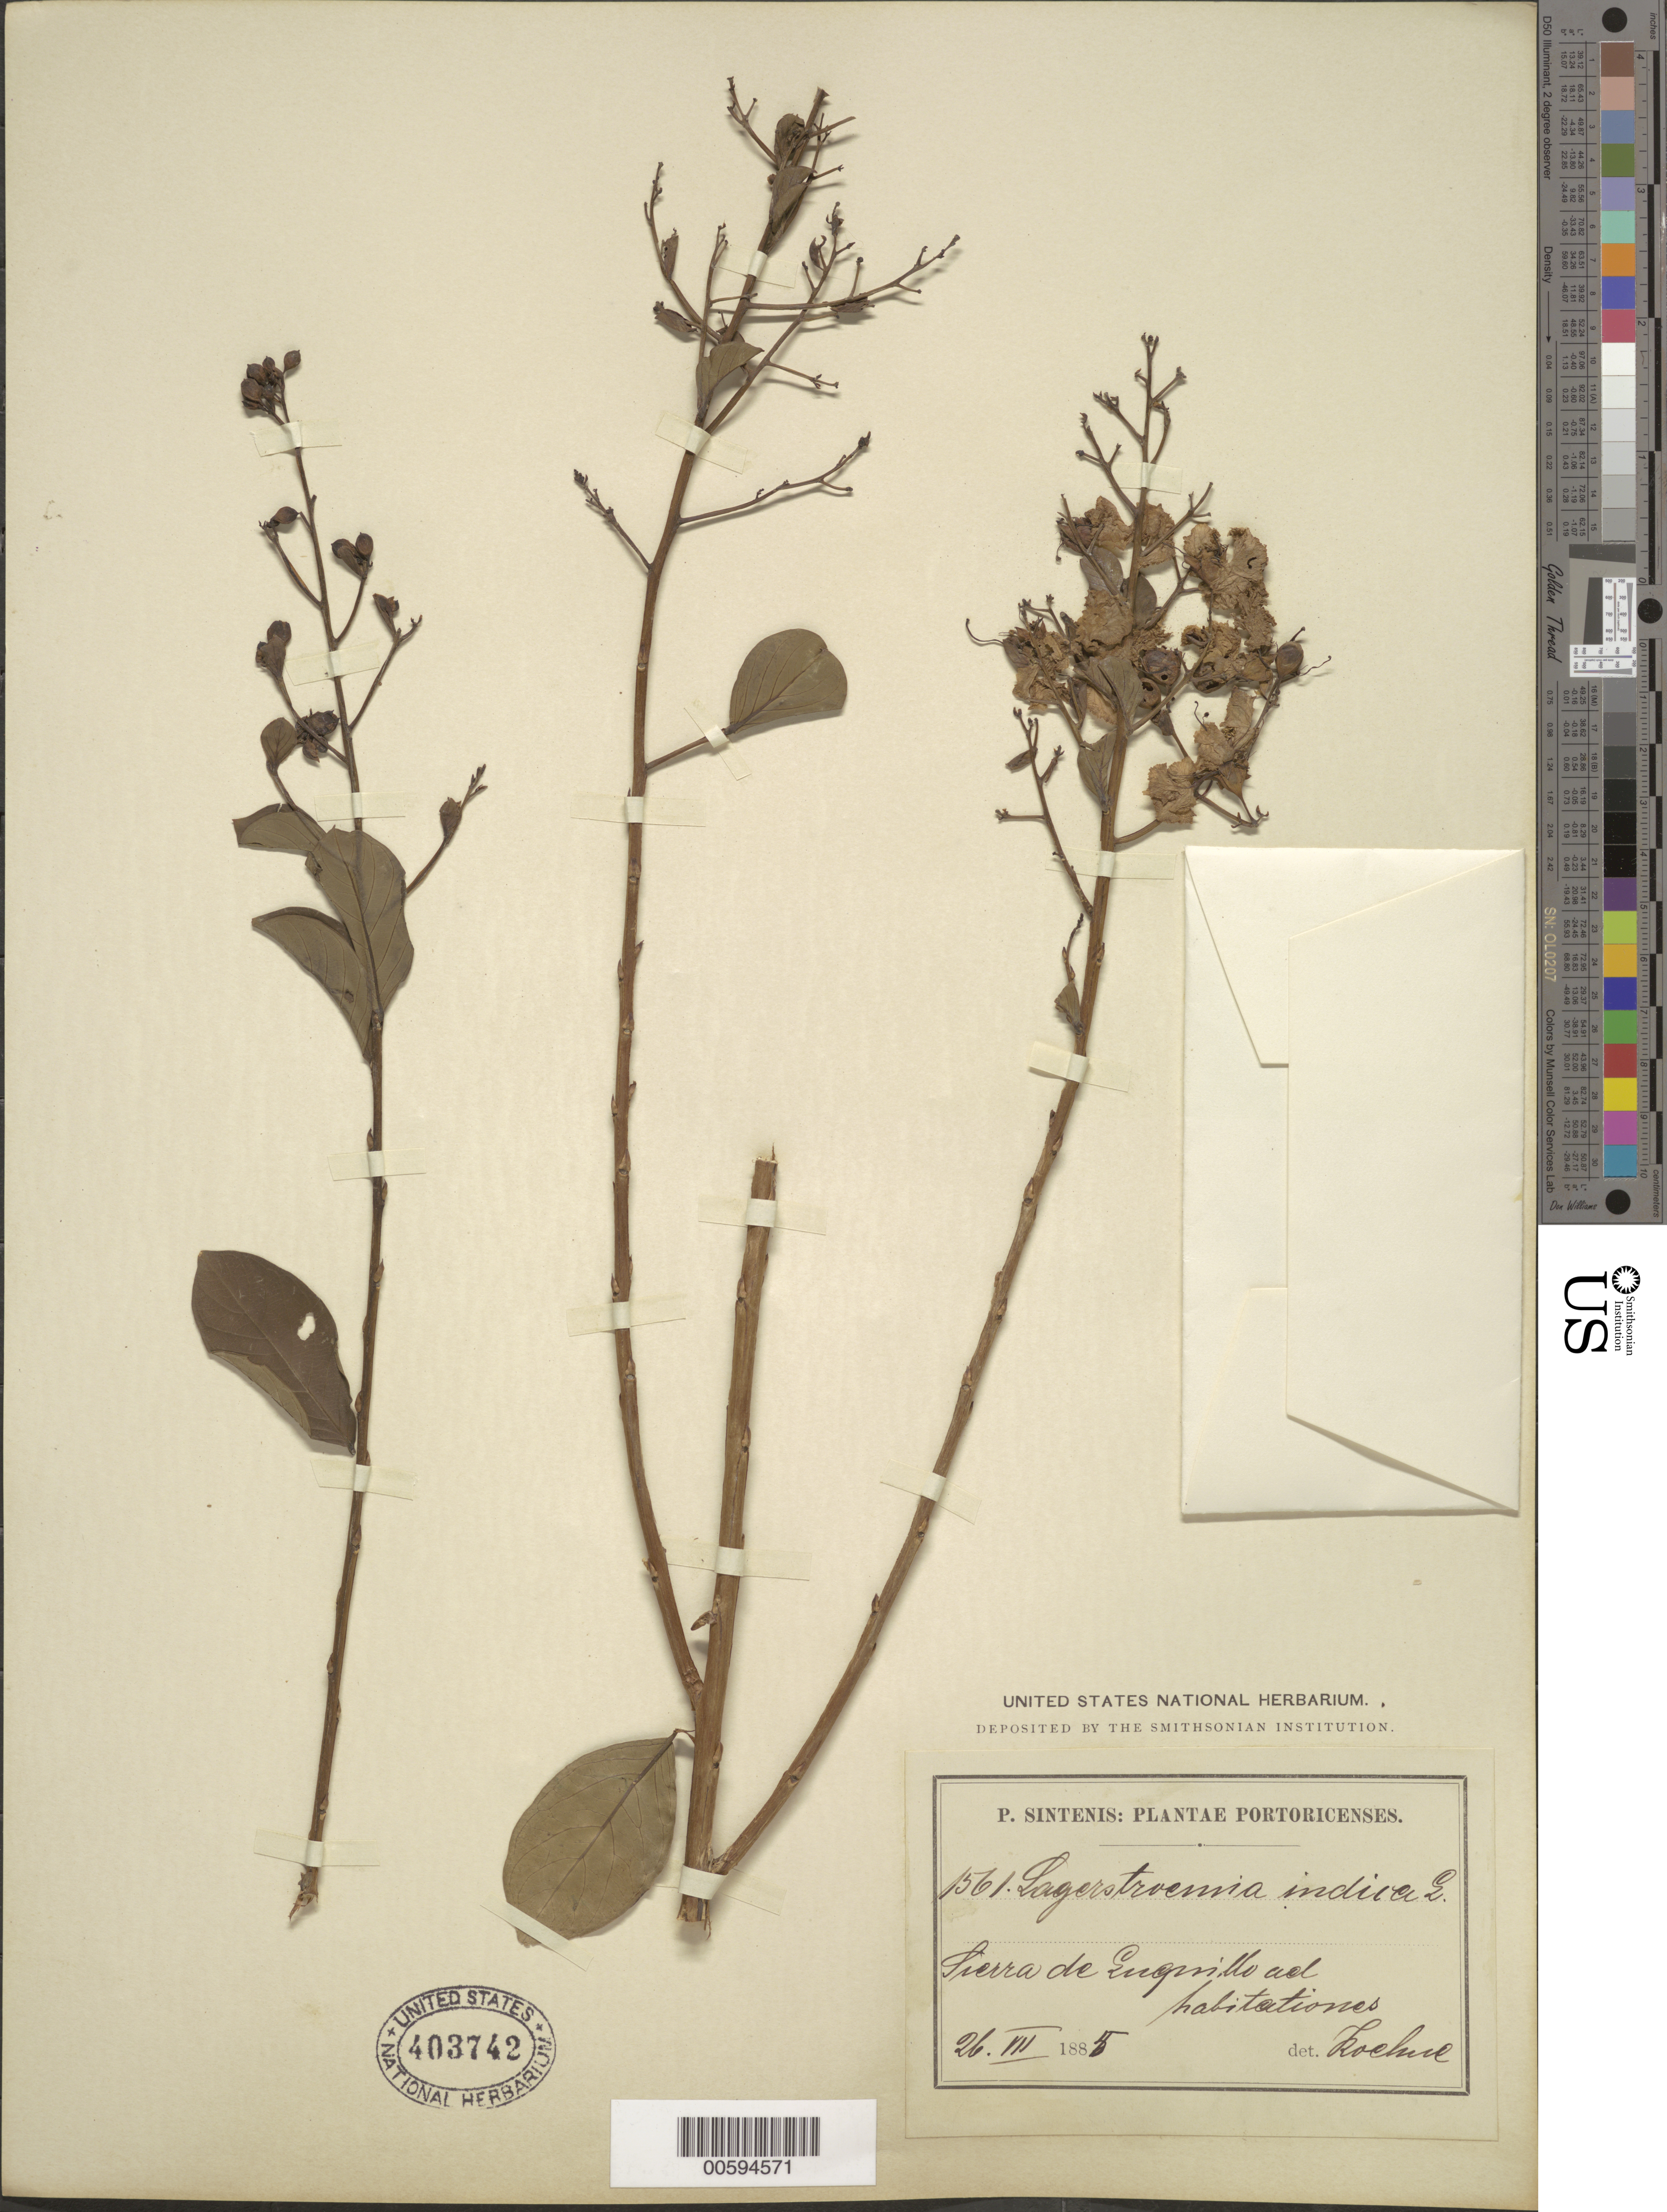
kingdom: Plantae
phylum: Tracheophyta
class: Magnoliopsida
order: Myrtales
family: Lythraceae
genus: Lagerstroemia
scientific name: Lagerstroemia indica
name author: L.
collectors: P. Sintenis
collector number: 1561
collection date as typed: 26 Jul 1885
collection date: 1885-07-26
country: Puerto Rico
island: Greater Antilles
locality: Sierra de Luquillo ad habitationes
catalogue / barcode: US 403742